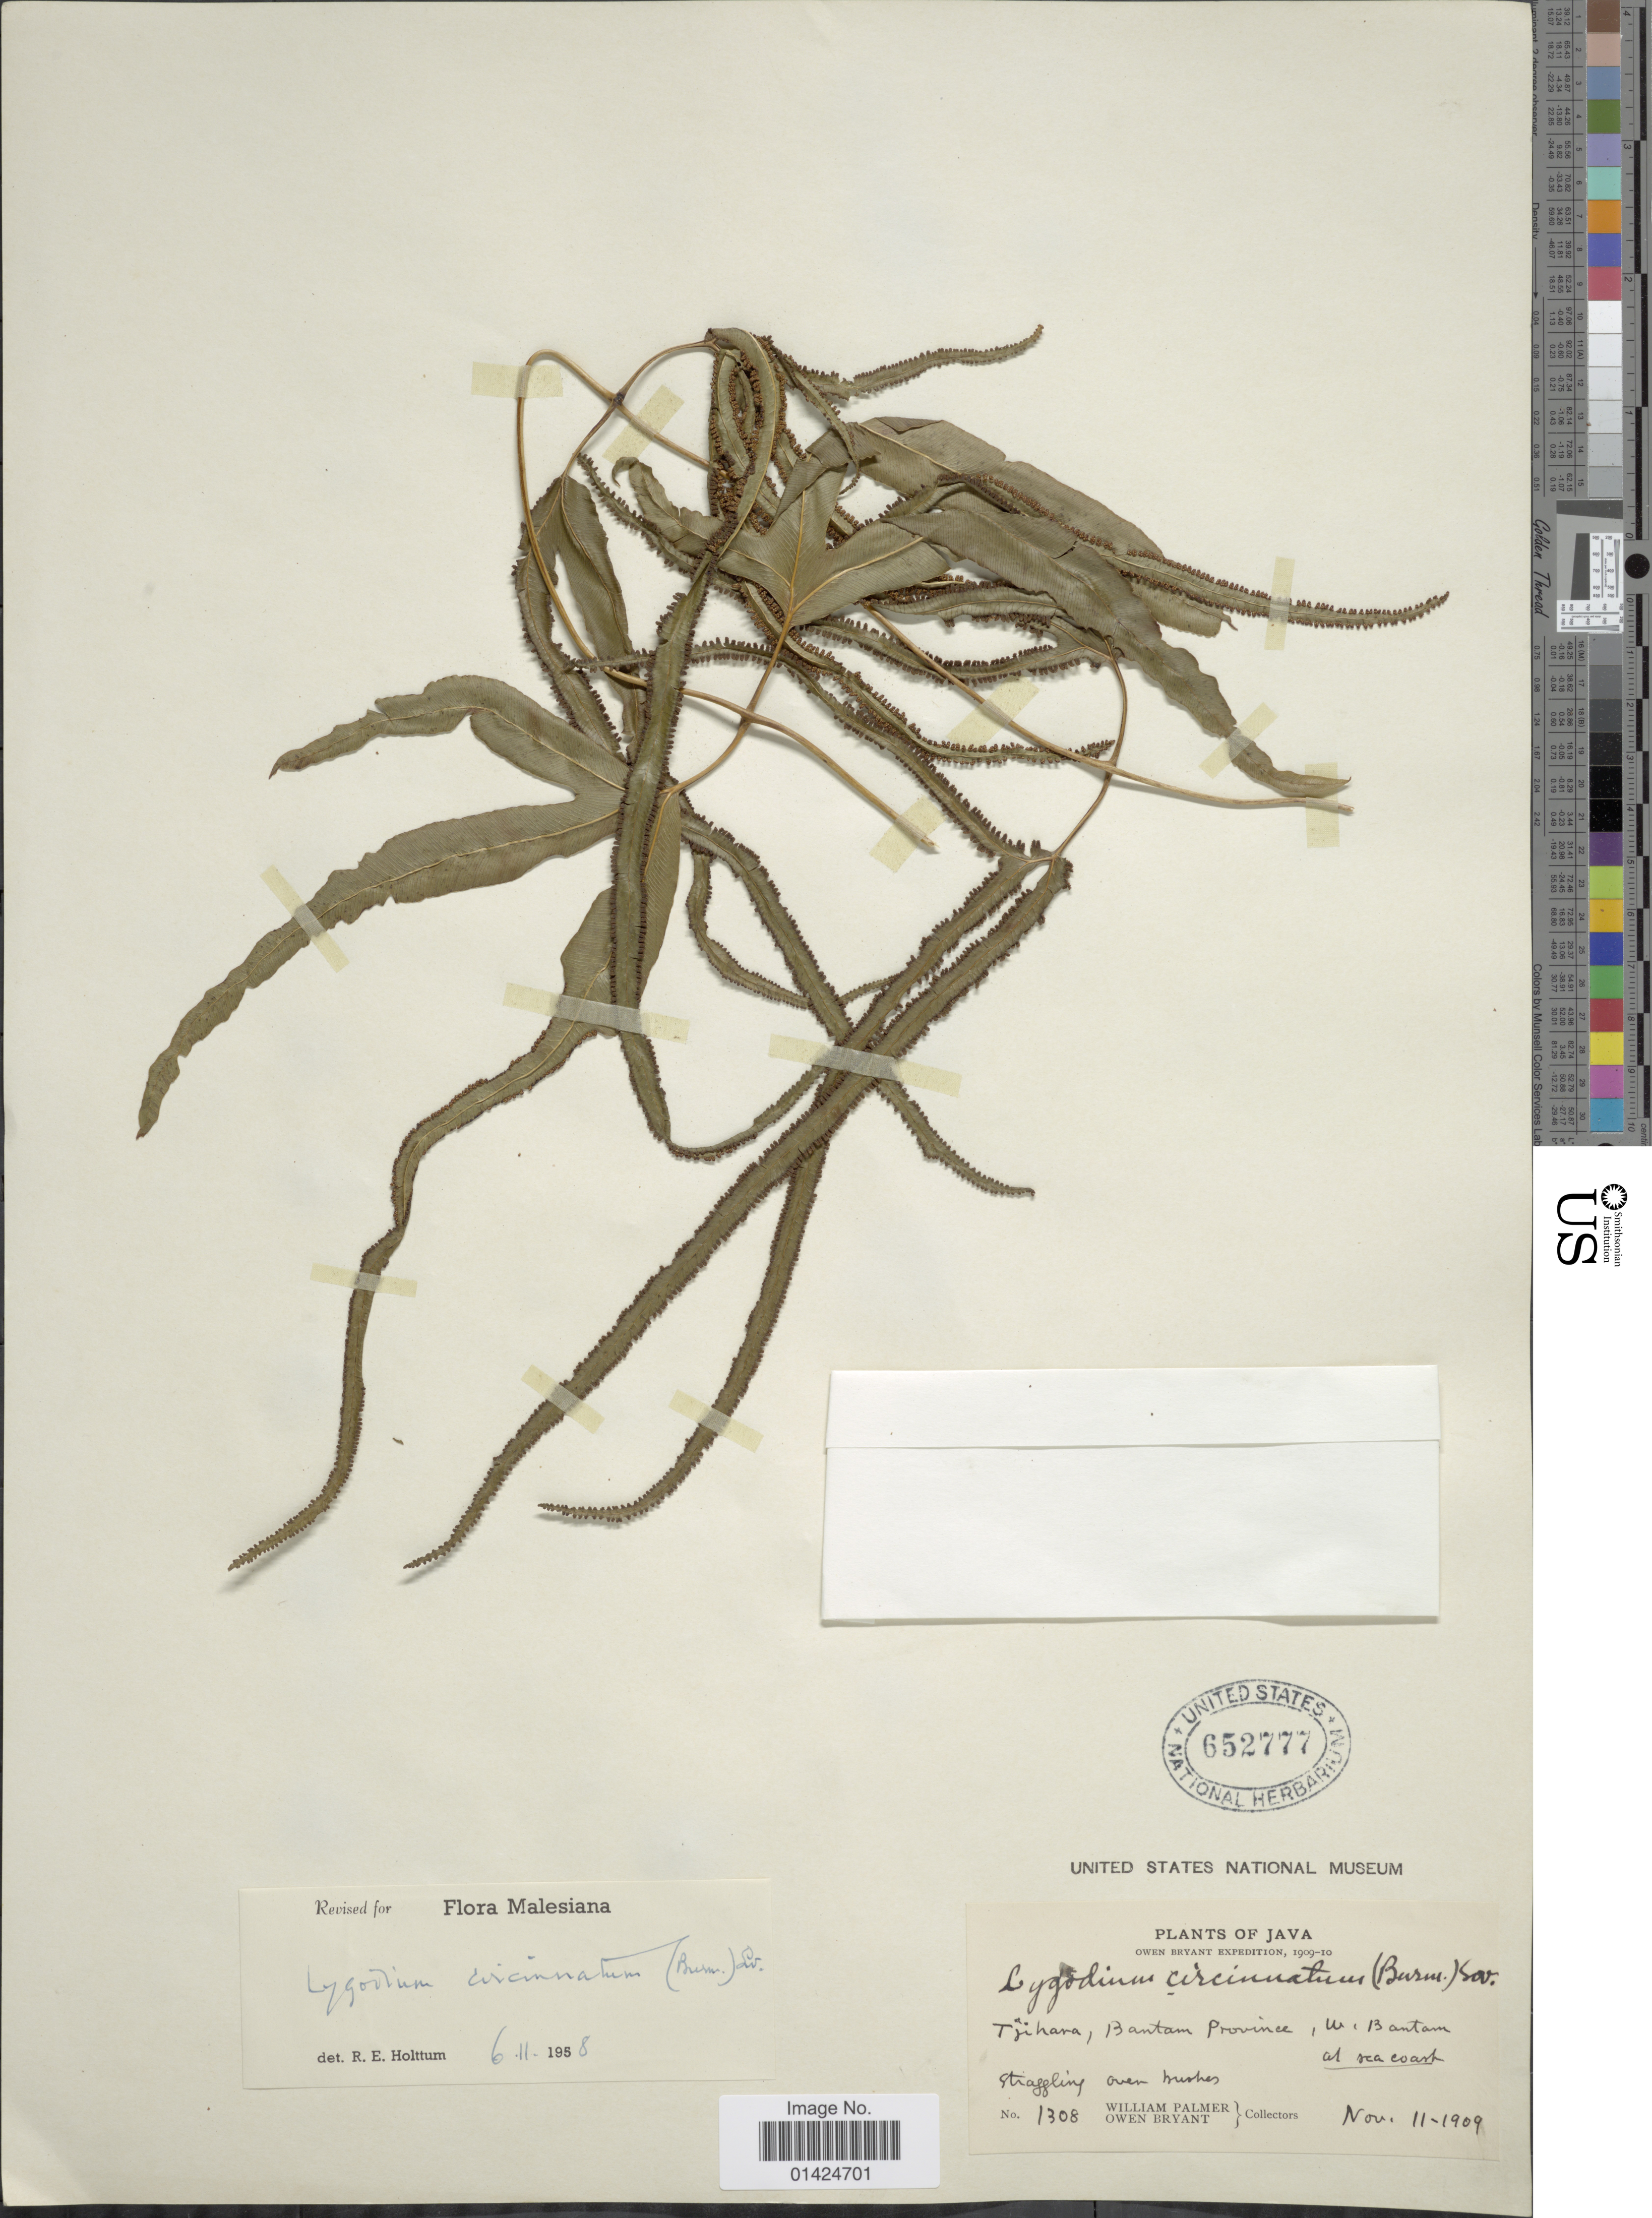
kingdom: Plantae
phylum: Tracheophyta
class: Polypodiopsida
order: Schizaeales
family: Lygodiaceae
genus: Lygodium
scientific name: Lygodium circinnatum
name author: (Burm. f.) Sw.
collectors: W. Palmer & O. Bryant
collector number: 1308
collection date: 1909-11-11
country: Indonesia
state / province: Java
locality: Tsihara, Batavia province, W. Bantam at sea coast. Straggling oven bushes.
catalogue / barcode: US 652777